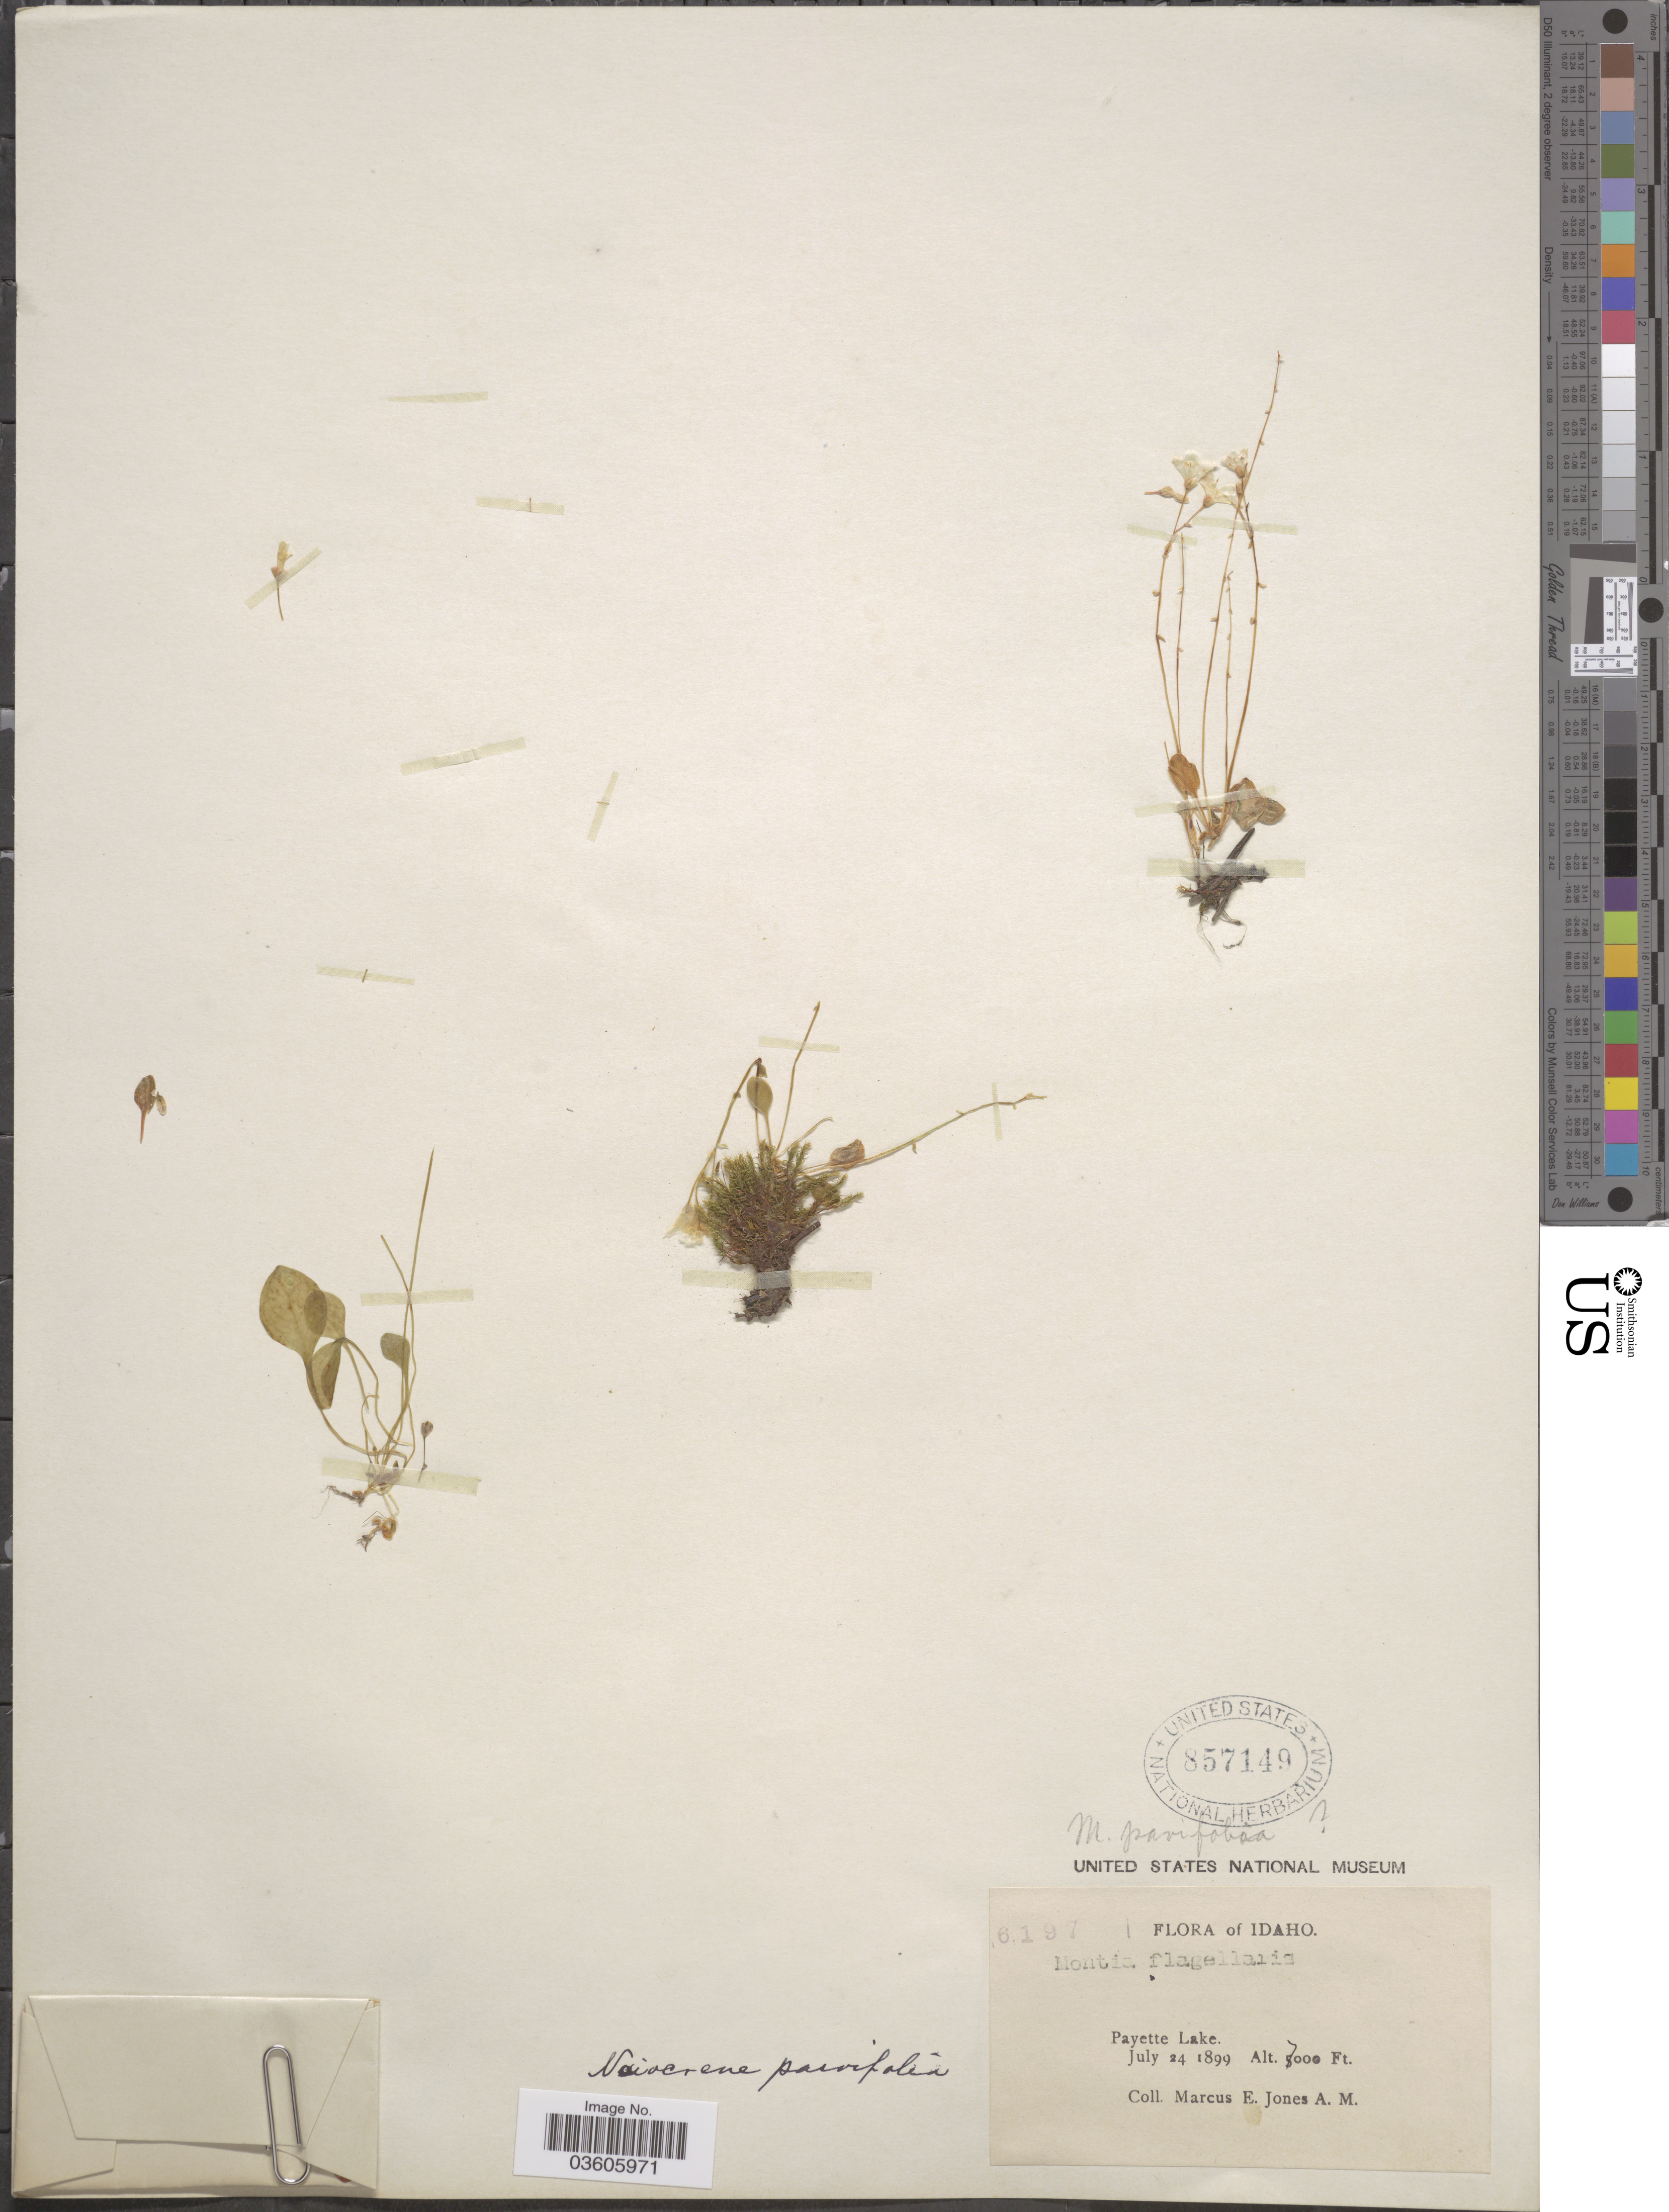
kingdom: Plantae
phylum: Tracheophyta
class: Magnoliopsida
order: Caryophyllales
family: Montiaceae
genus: Montia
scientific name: Montia parvifolia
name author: (Moc. ex DC.) Greene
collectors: M. E. Jones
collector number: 6197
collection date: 1899-07-24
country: United States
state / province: Idaho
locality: Payette Lake.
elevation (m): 2134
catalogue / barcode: US 857149